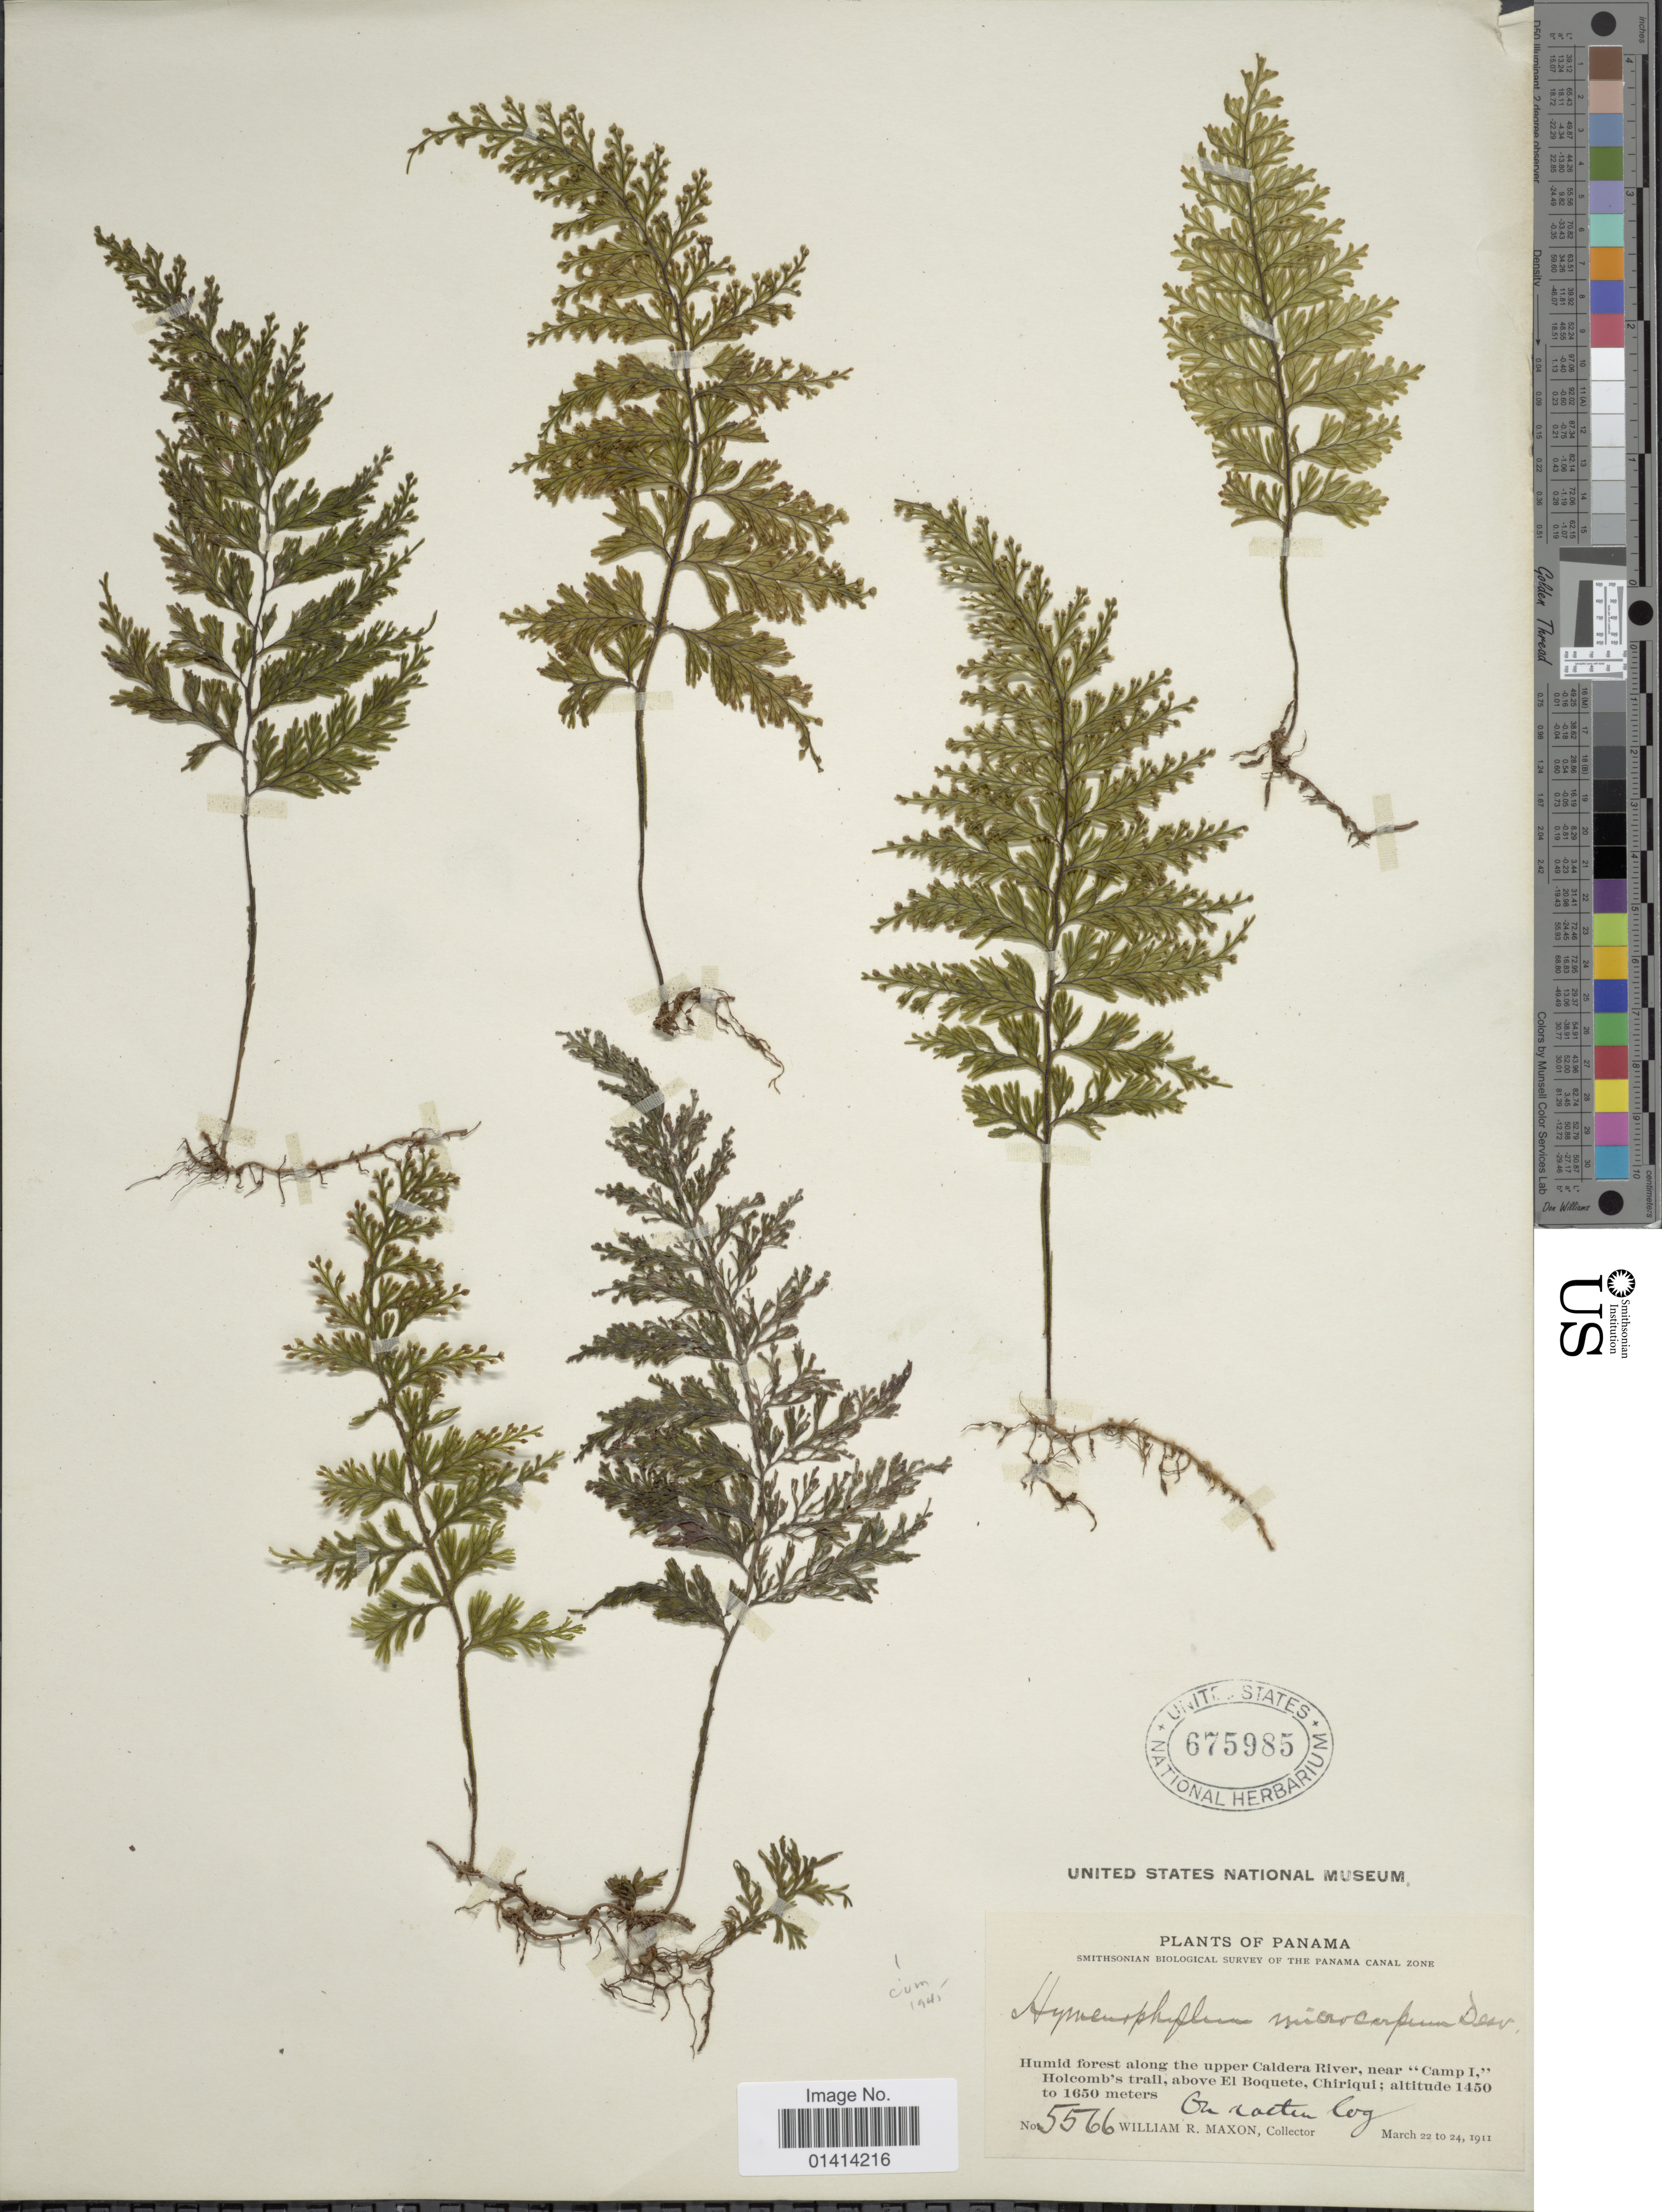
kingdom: Plantae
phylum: Tracheophyta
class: Polypodiopsida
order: Hymenophyllales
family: Hymenophyllaceae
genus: Hymenophyllum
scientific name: Hymenophyllum microcarpum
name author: (Desv.) Lellinger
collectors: W. R. Maxon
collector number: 5566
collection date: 1911-03-22/1911-03-24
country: Panama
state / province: Chiriqui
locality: Humid forest along the upper Caldera River near 'Camp I' Holcomb's trail, above El Boquete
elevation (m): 1450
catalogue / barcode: US 675985